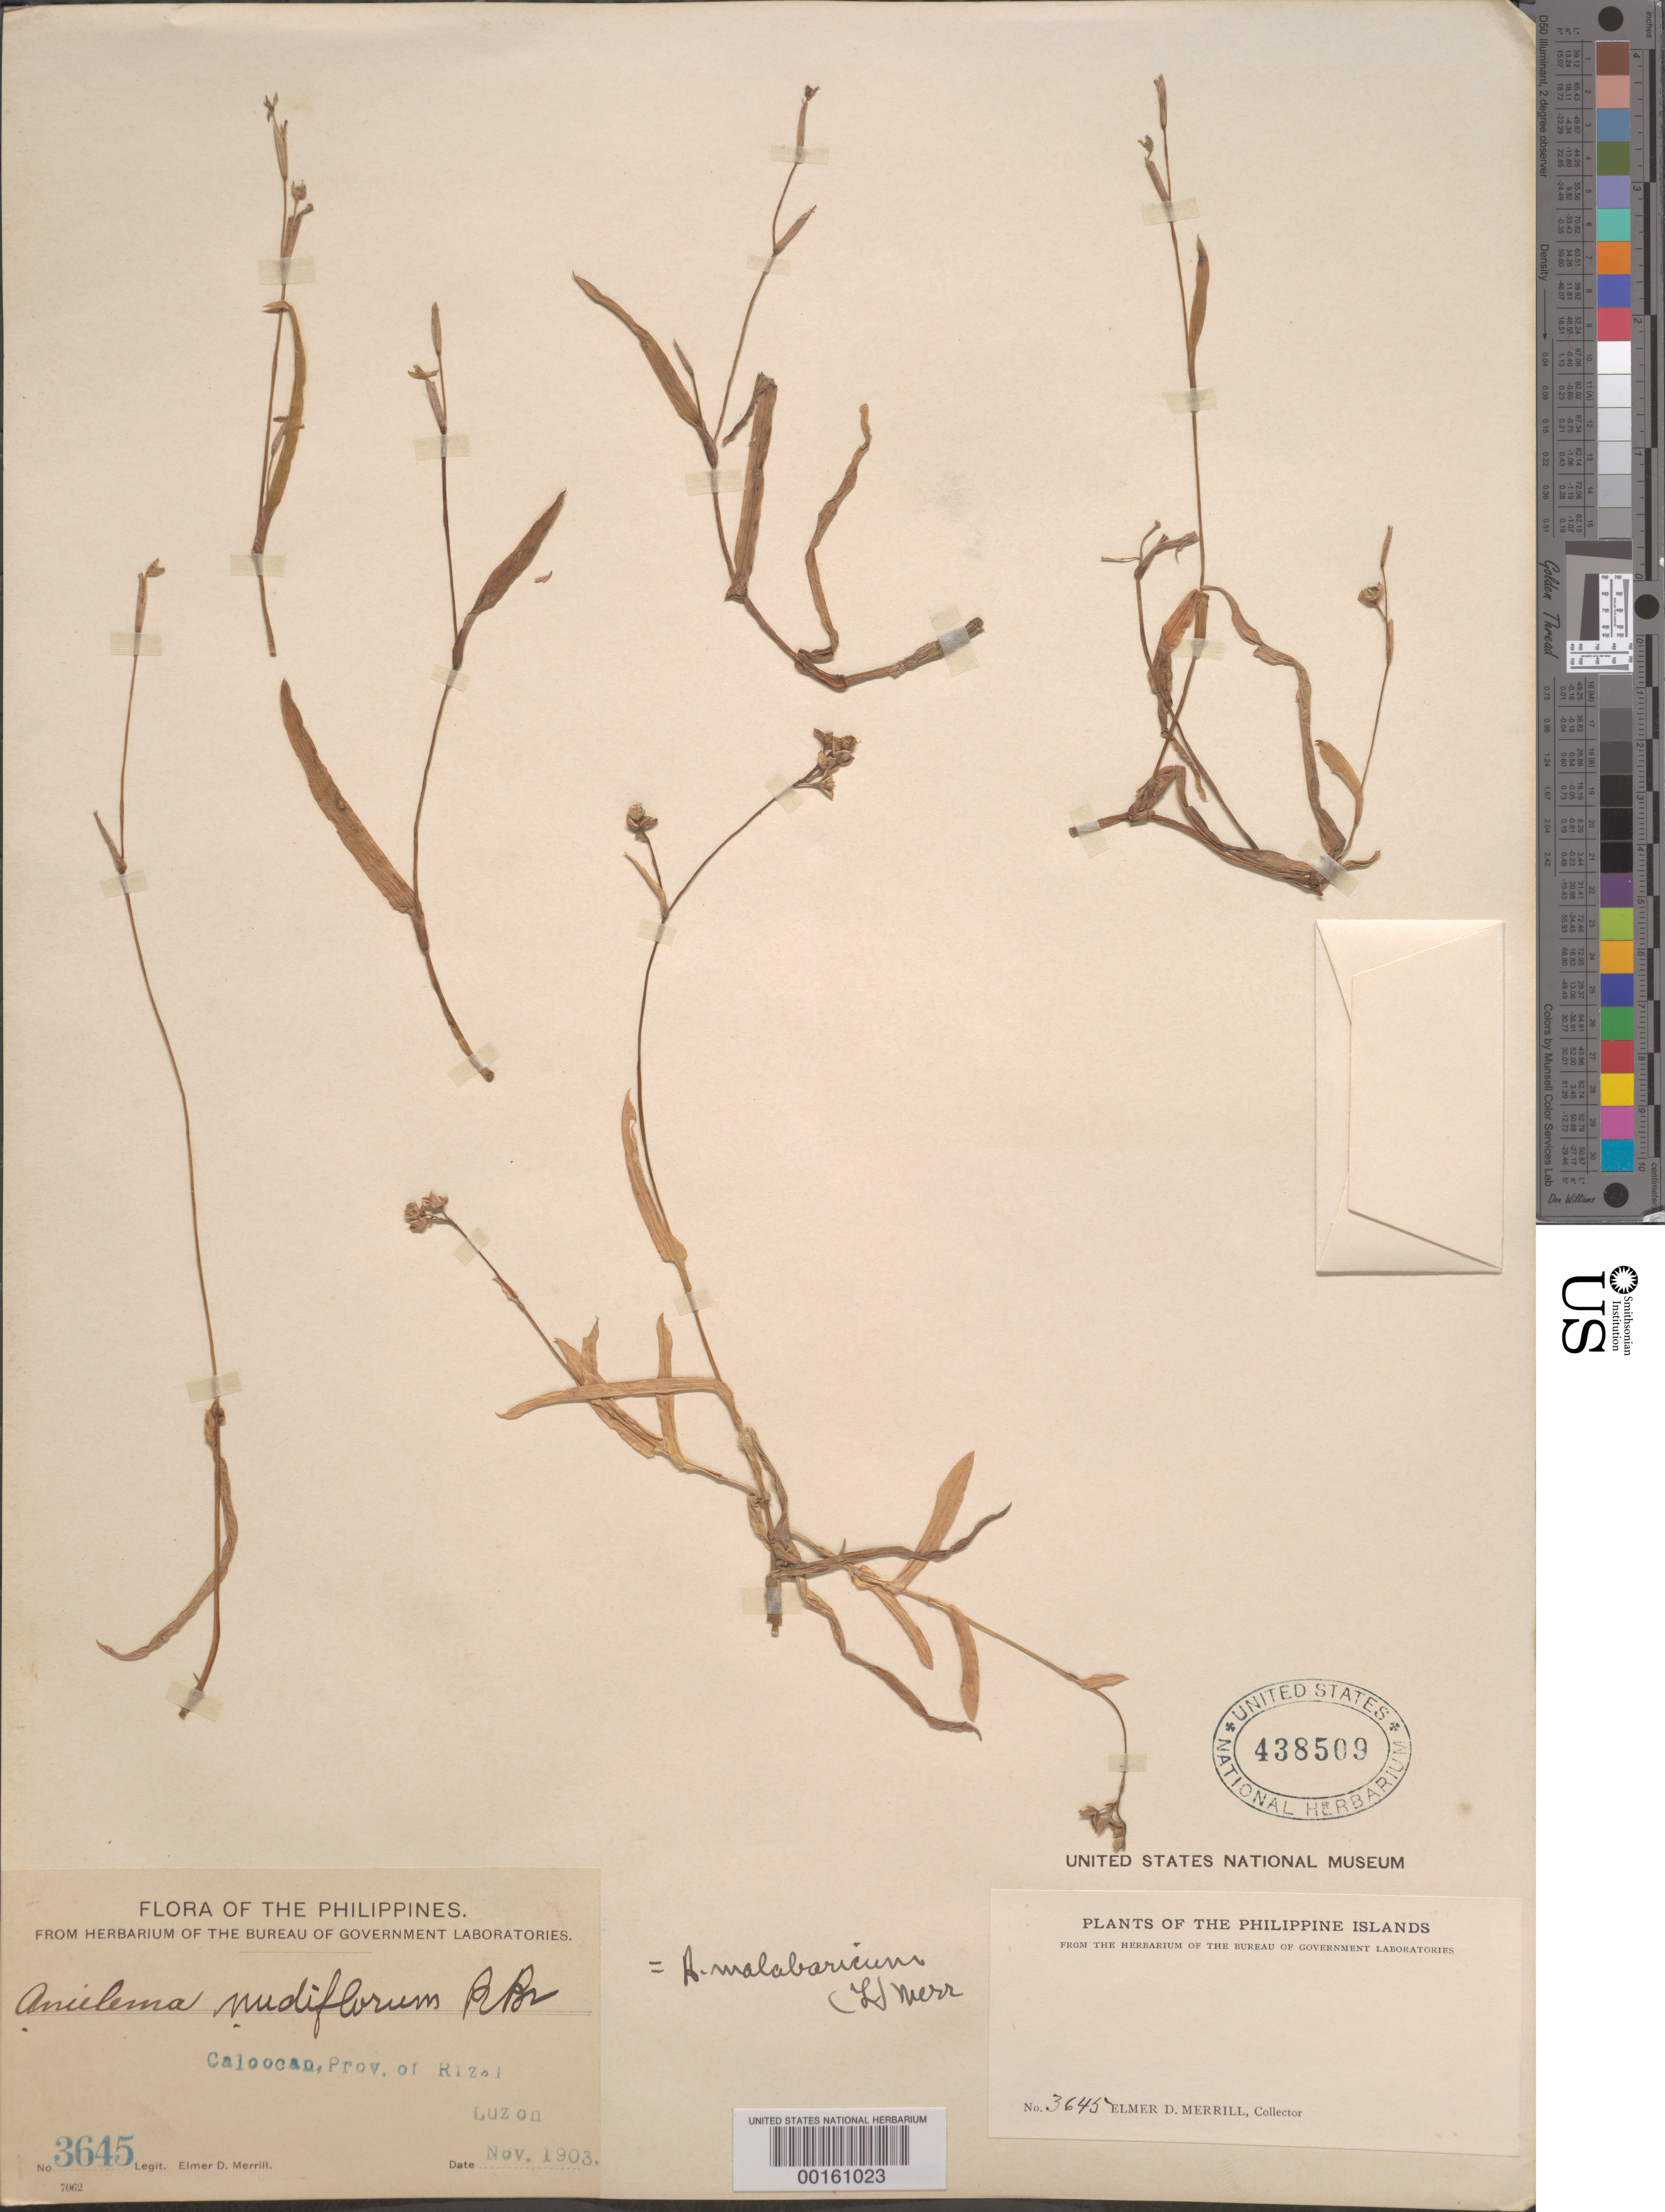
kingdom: Plantae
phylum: Tracheophyta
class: Liliopsida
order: Commelinales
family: Commelinaceae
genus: Murdannia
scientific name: Murdannia nudiflora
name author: (L.) Brenan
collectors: E. D. Merrill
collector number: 3645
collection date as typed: Nov 1903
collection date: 1903-11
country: Philippines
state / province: National Capital Region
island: Luzon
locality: Caloocan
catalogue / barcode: US 438509